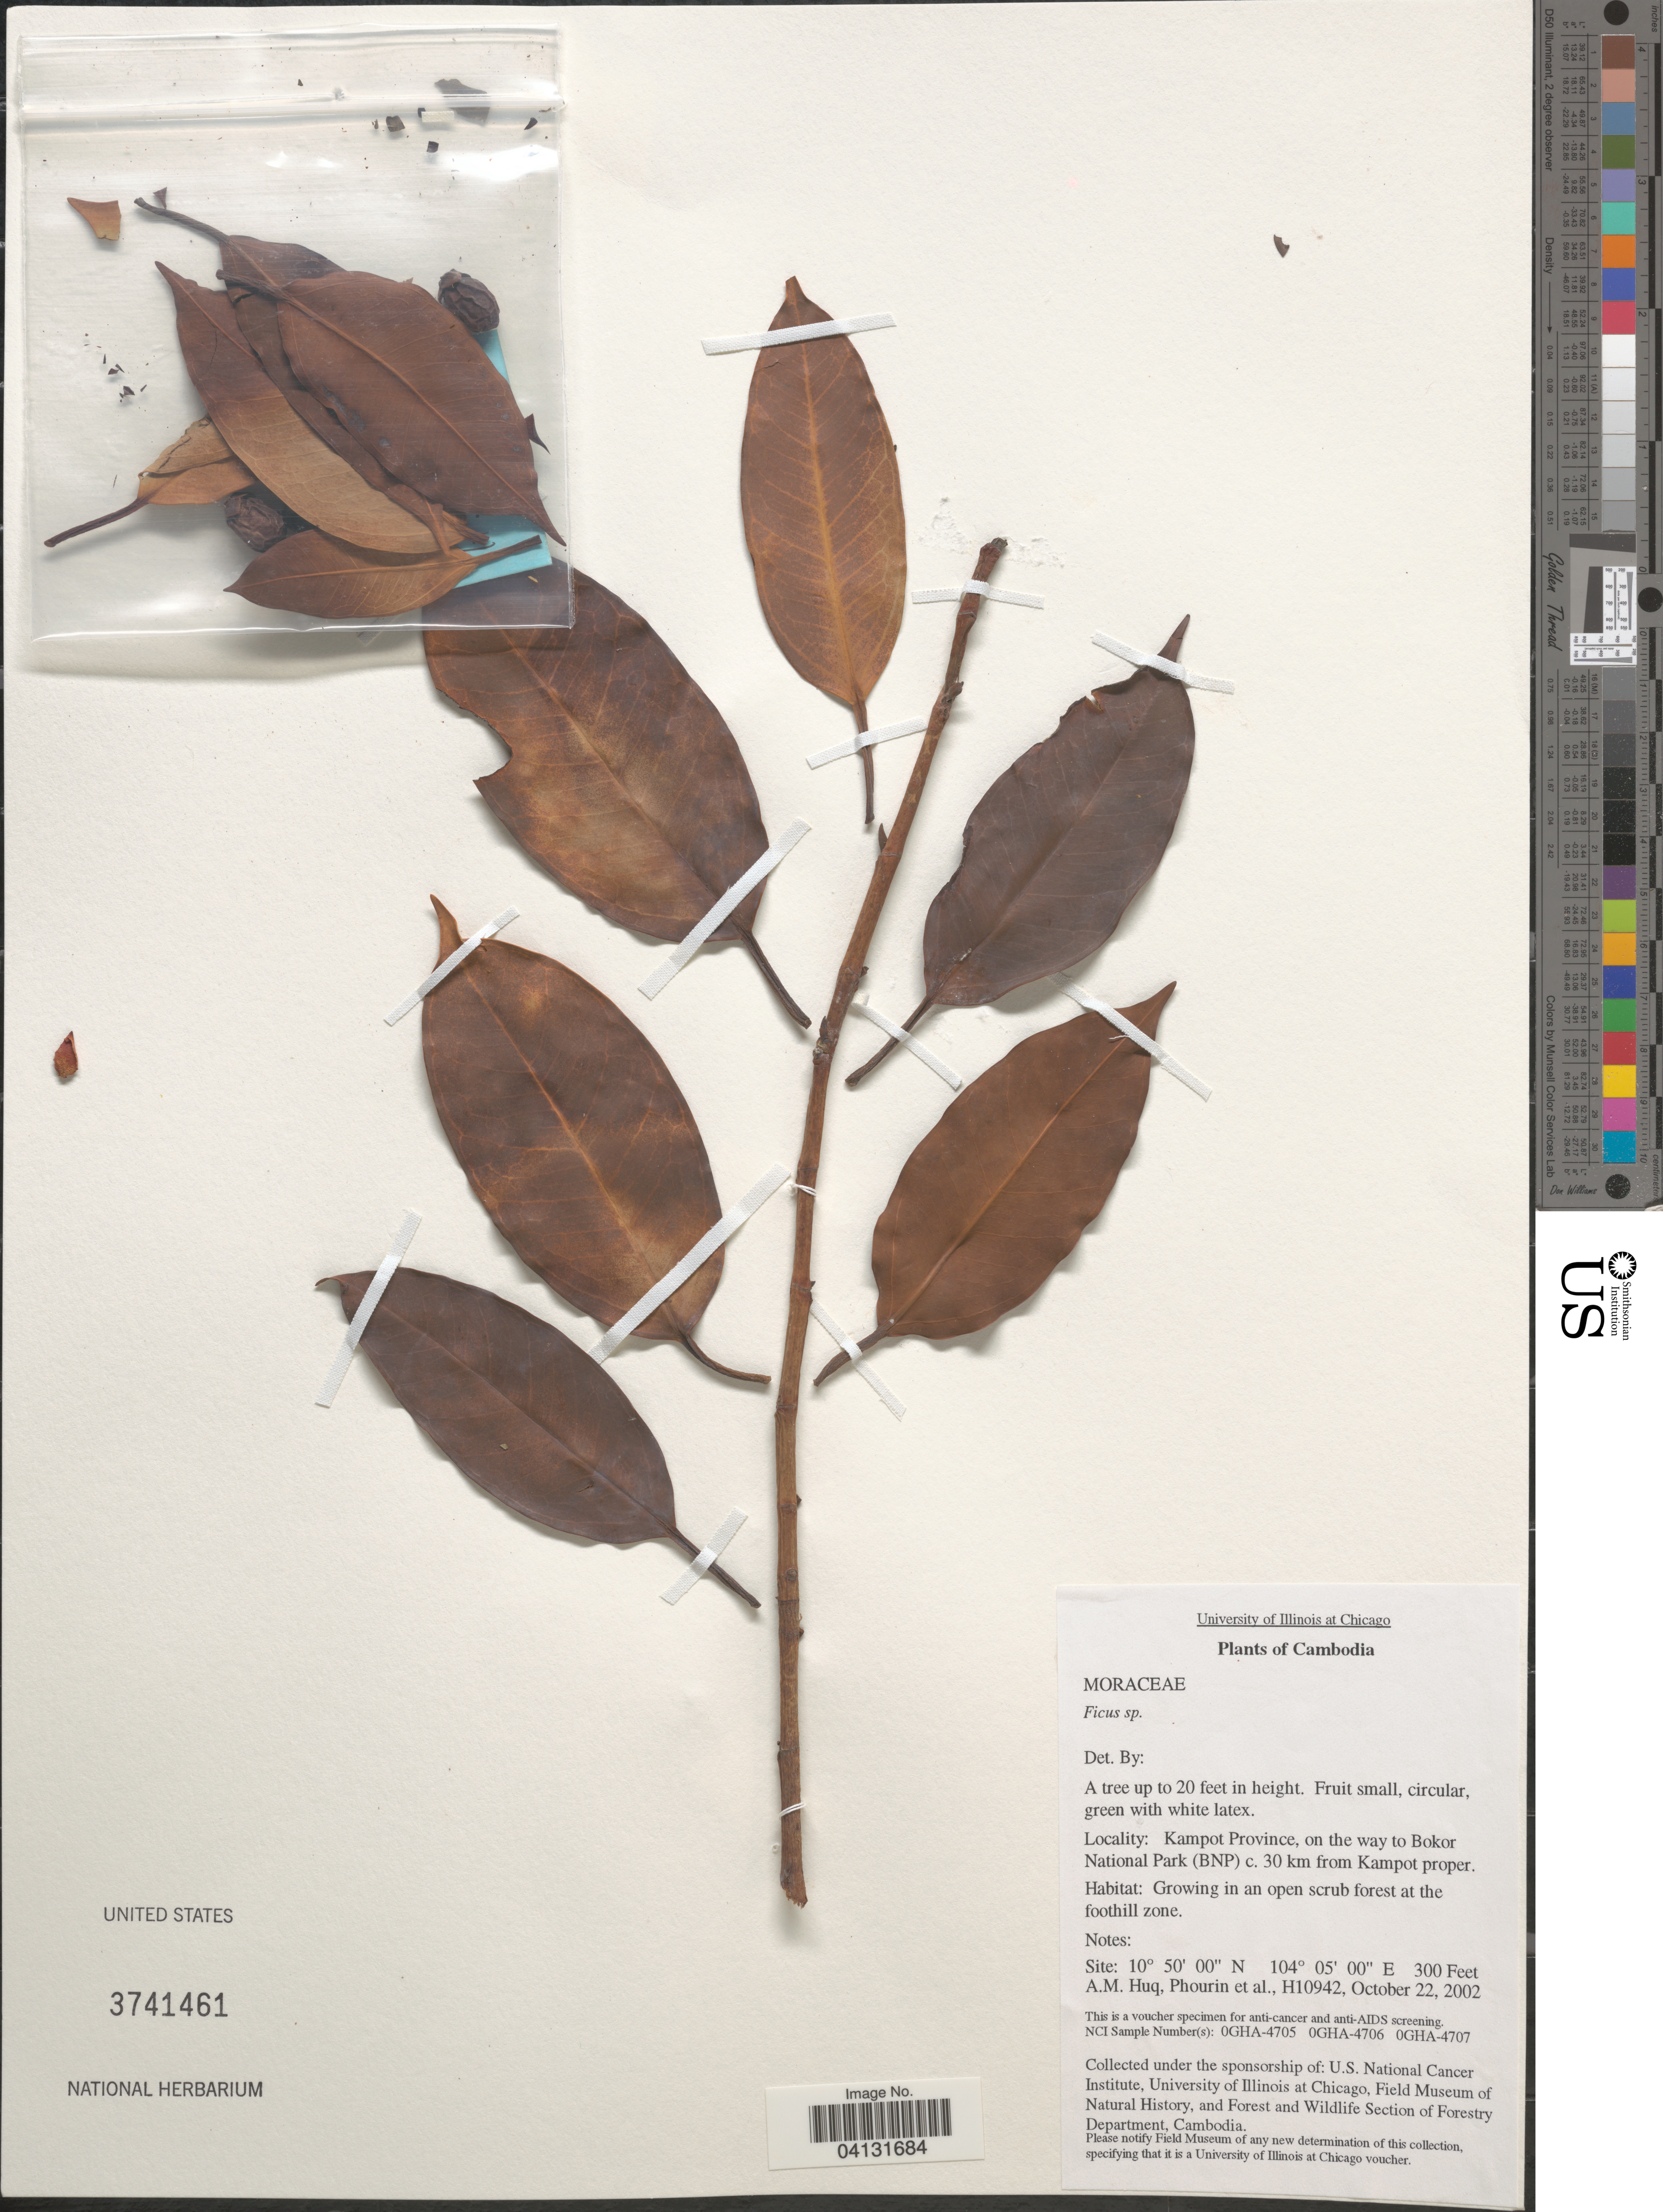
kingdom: Plantae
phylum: Tracheophyta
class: Magnoliopsida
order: Rosales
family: Moraceae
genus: Ficus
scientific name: Ficus sp.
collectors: A. M. Huq, -- Phourin & et al.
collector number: H10942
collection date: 2002-10-22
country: Cambodia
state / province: Kâmpât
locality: Kampot Province, on the way to Bokor National Park (BNP) c. 30 km from Kampot proper.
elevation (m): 91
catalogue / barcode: US 3741461